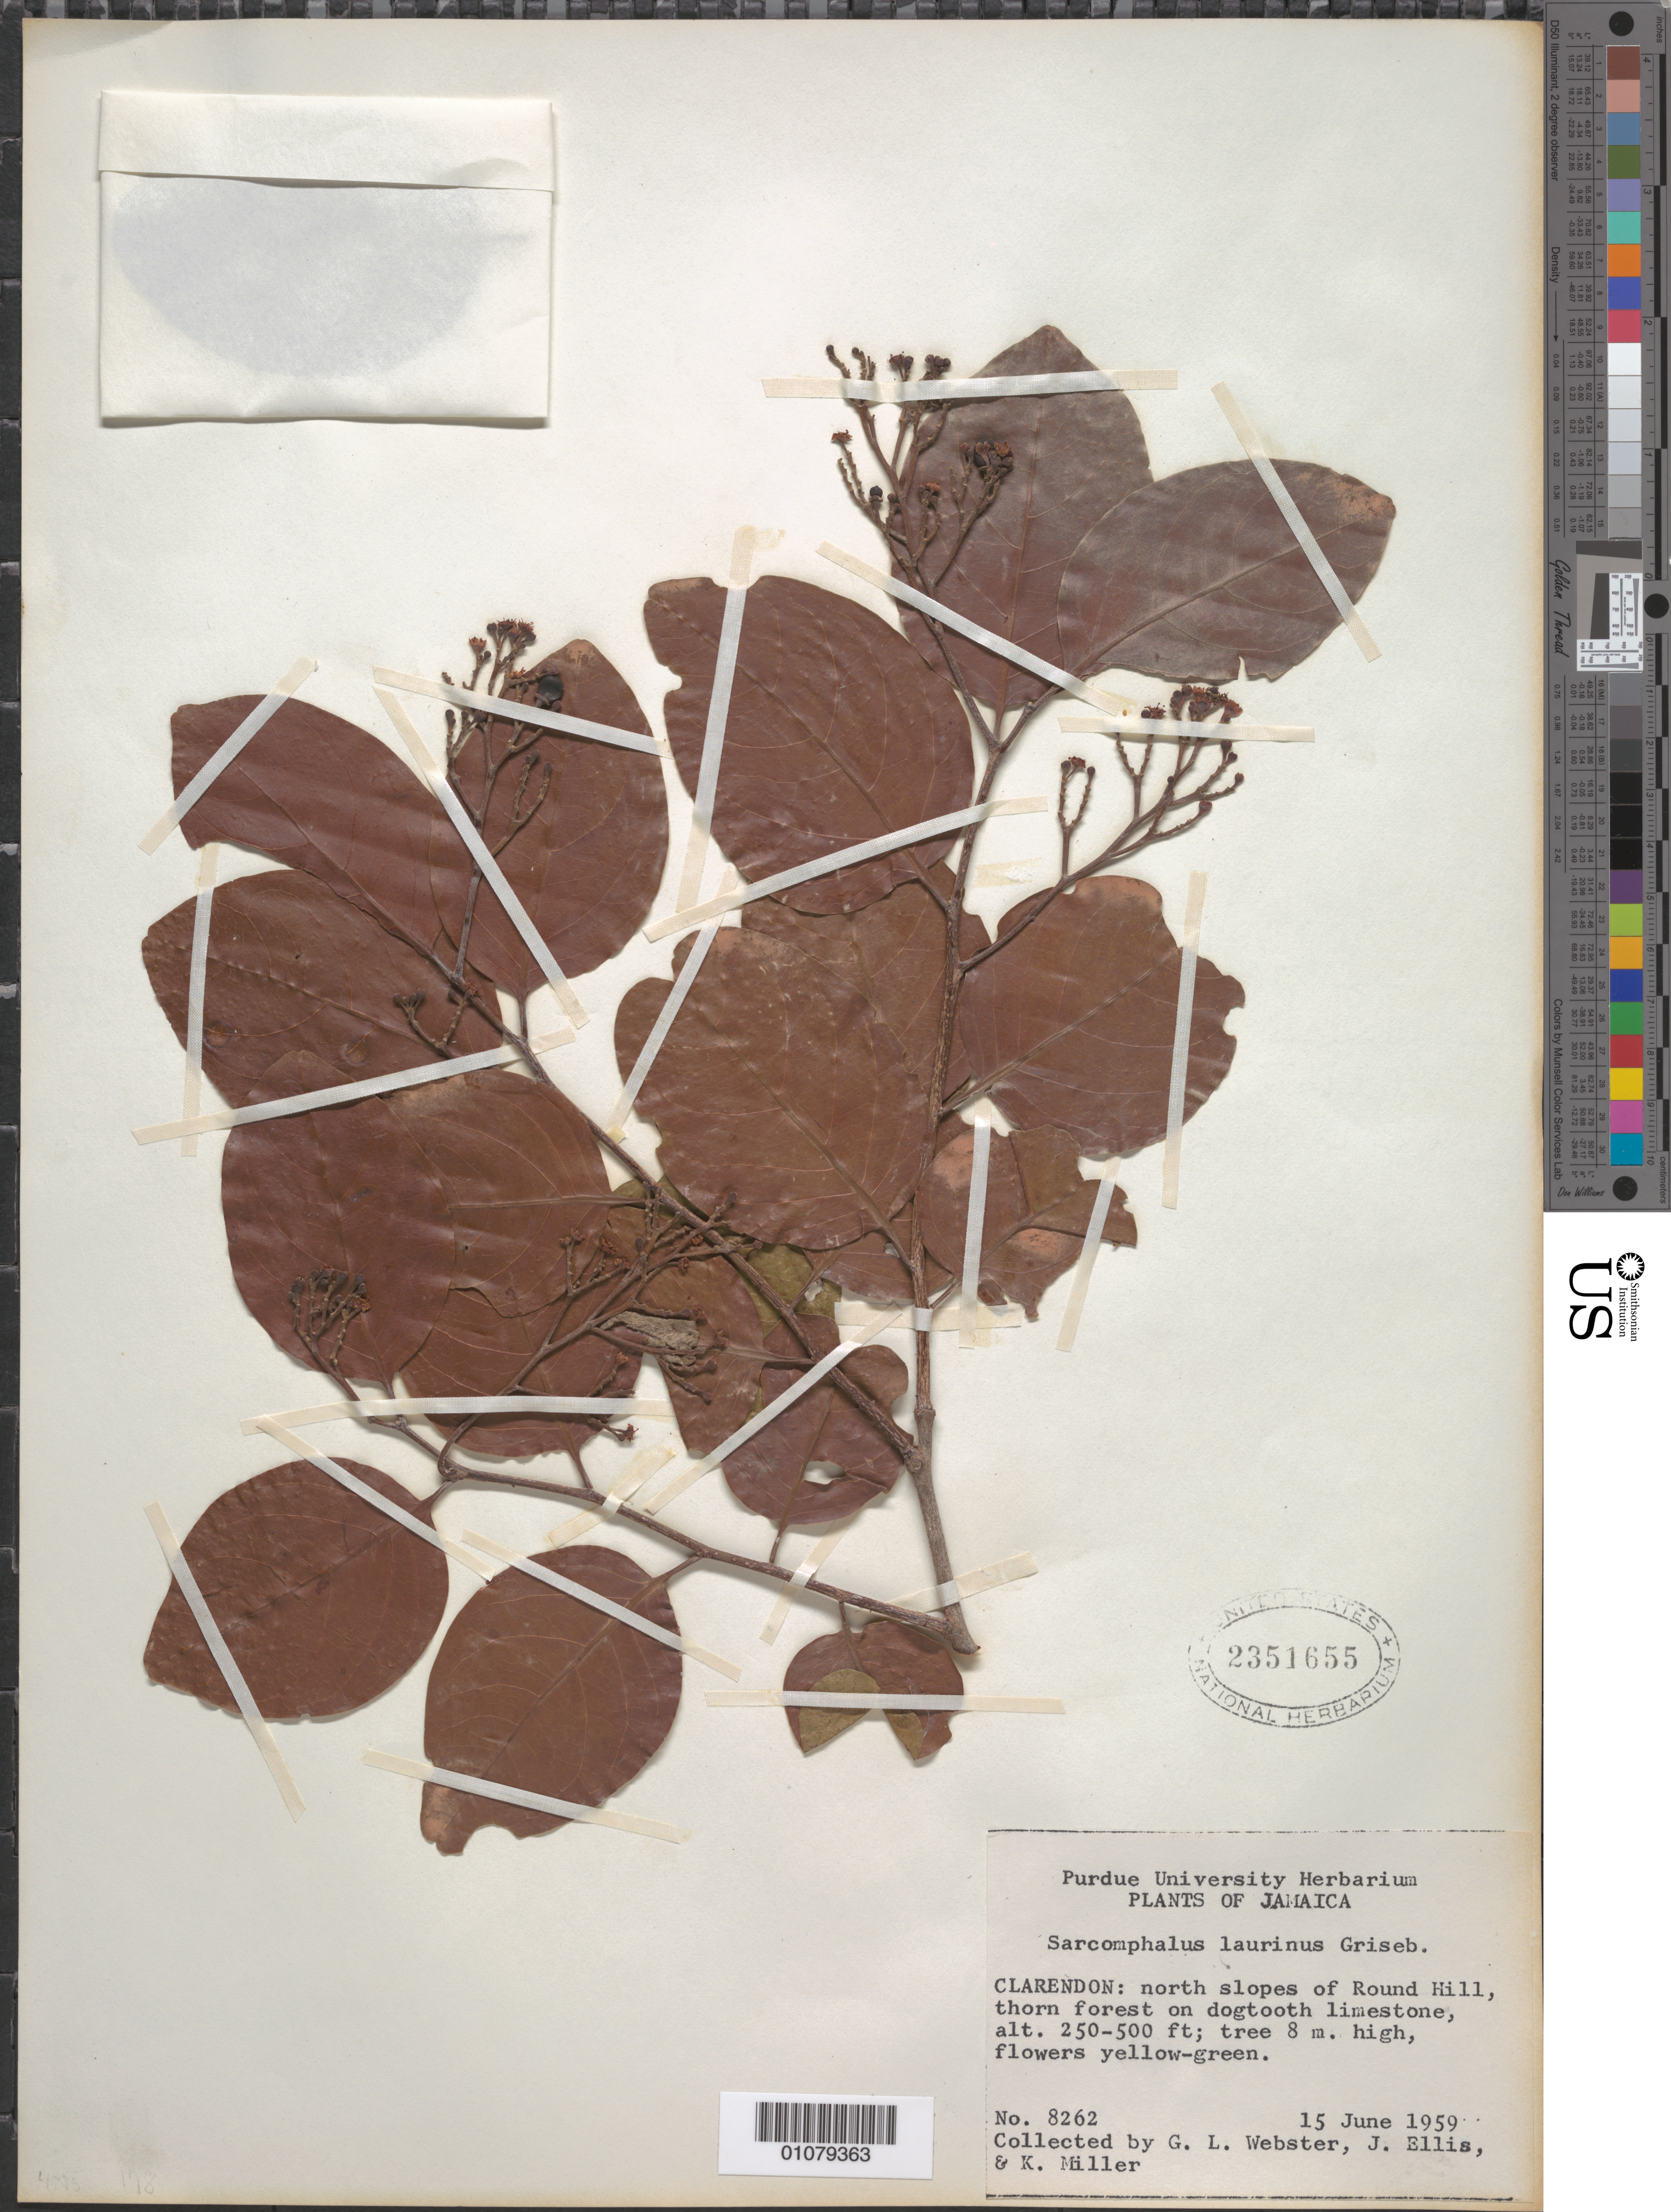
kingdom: Plantae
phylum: Tracheophyta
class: Magnoliopsida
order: Rosales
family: Rhamnaceae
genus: Sarcomphalus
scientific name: Sarcomphalus laurinus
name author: Griseb.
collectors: G. L. Webster, J. Ellis & K. Miller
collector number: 8262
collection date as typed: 15 Jun 1959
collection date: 1959-06-15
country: Jamaica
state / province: Clarendon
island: Jamaica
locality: Clarendon: N slopes of Round Hill, thorn forest on dogtooth limestone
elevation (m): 76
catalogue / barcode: US 2351655